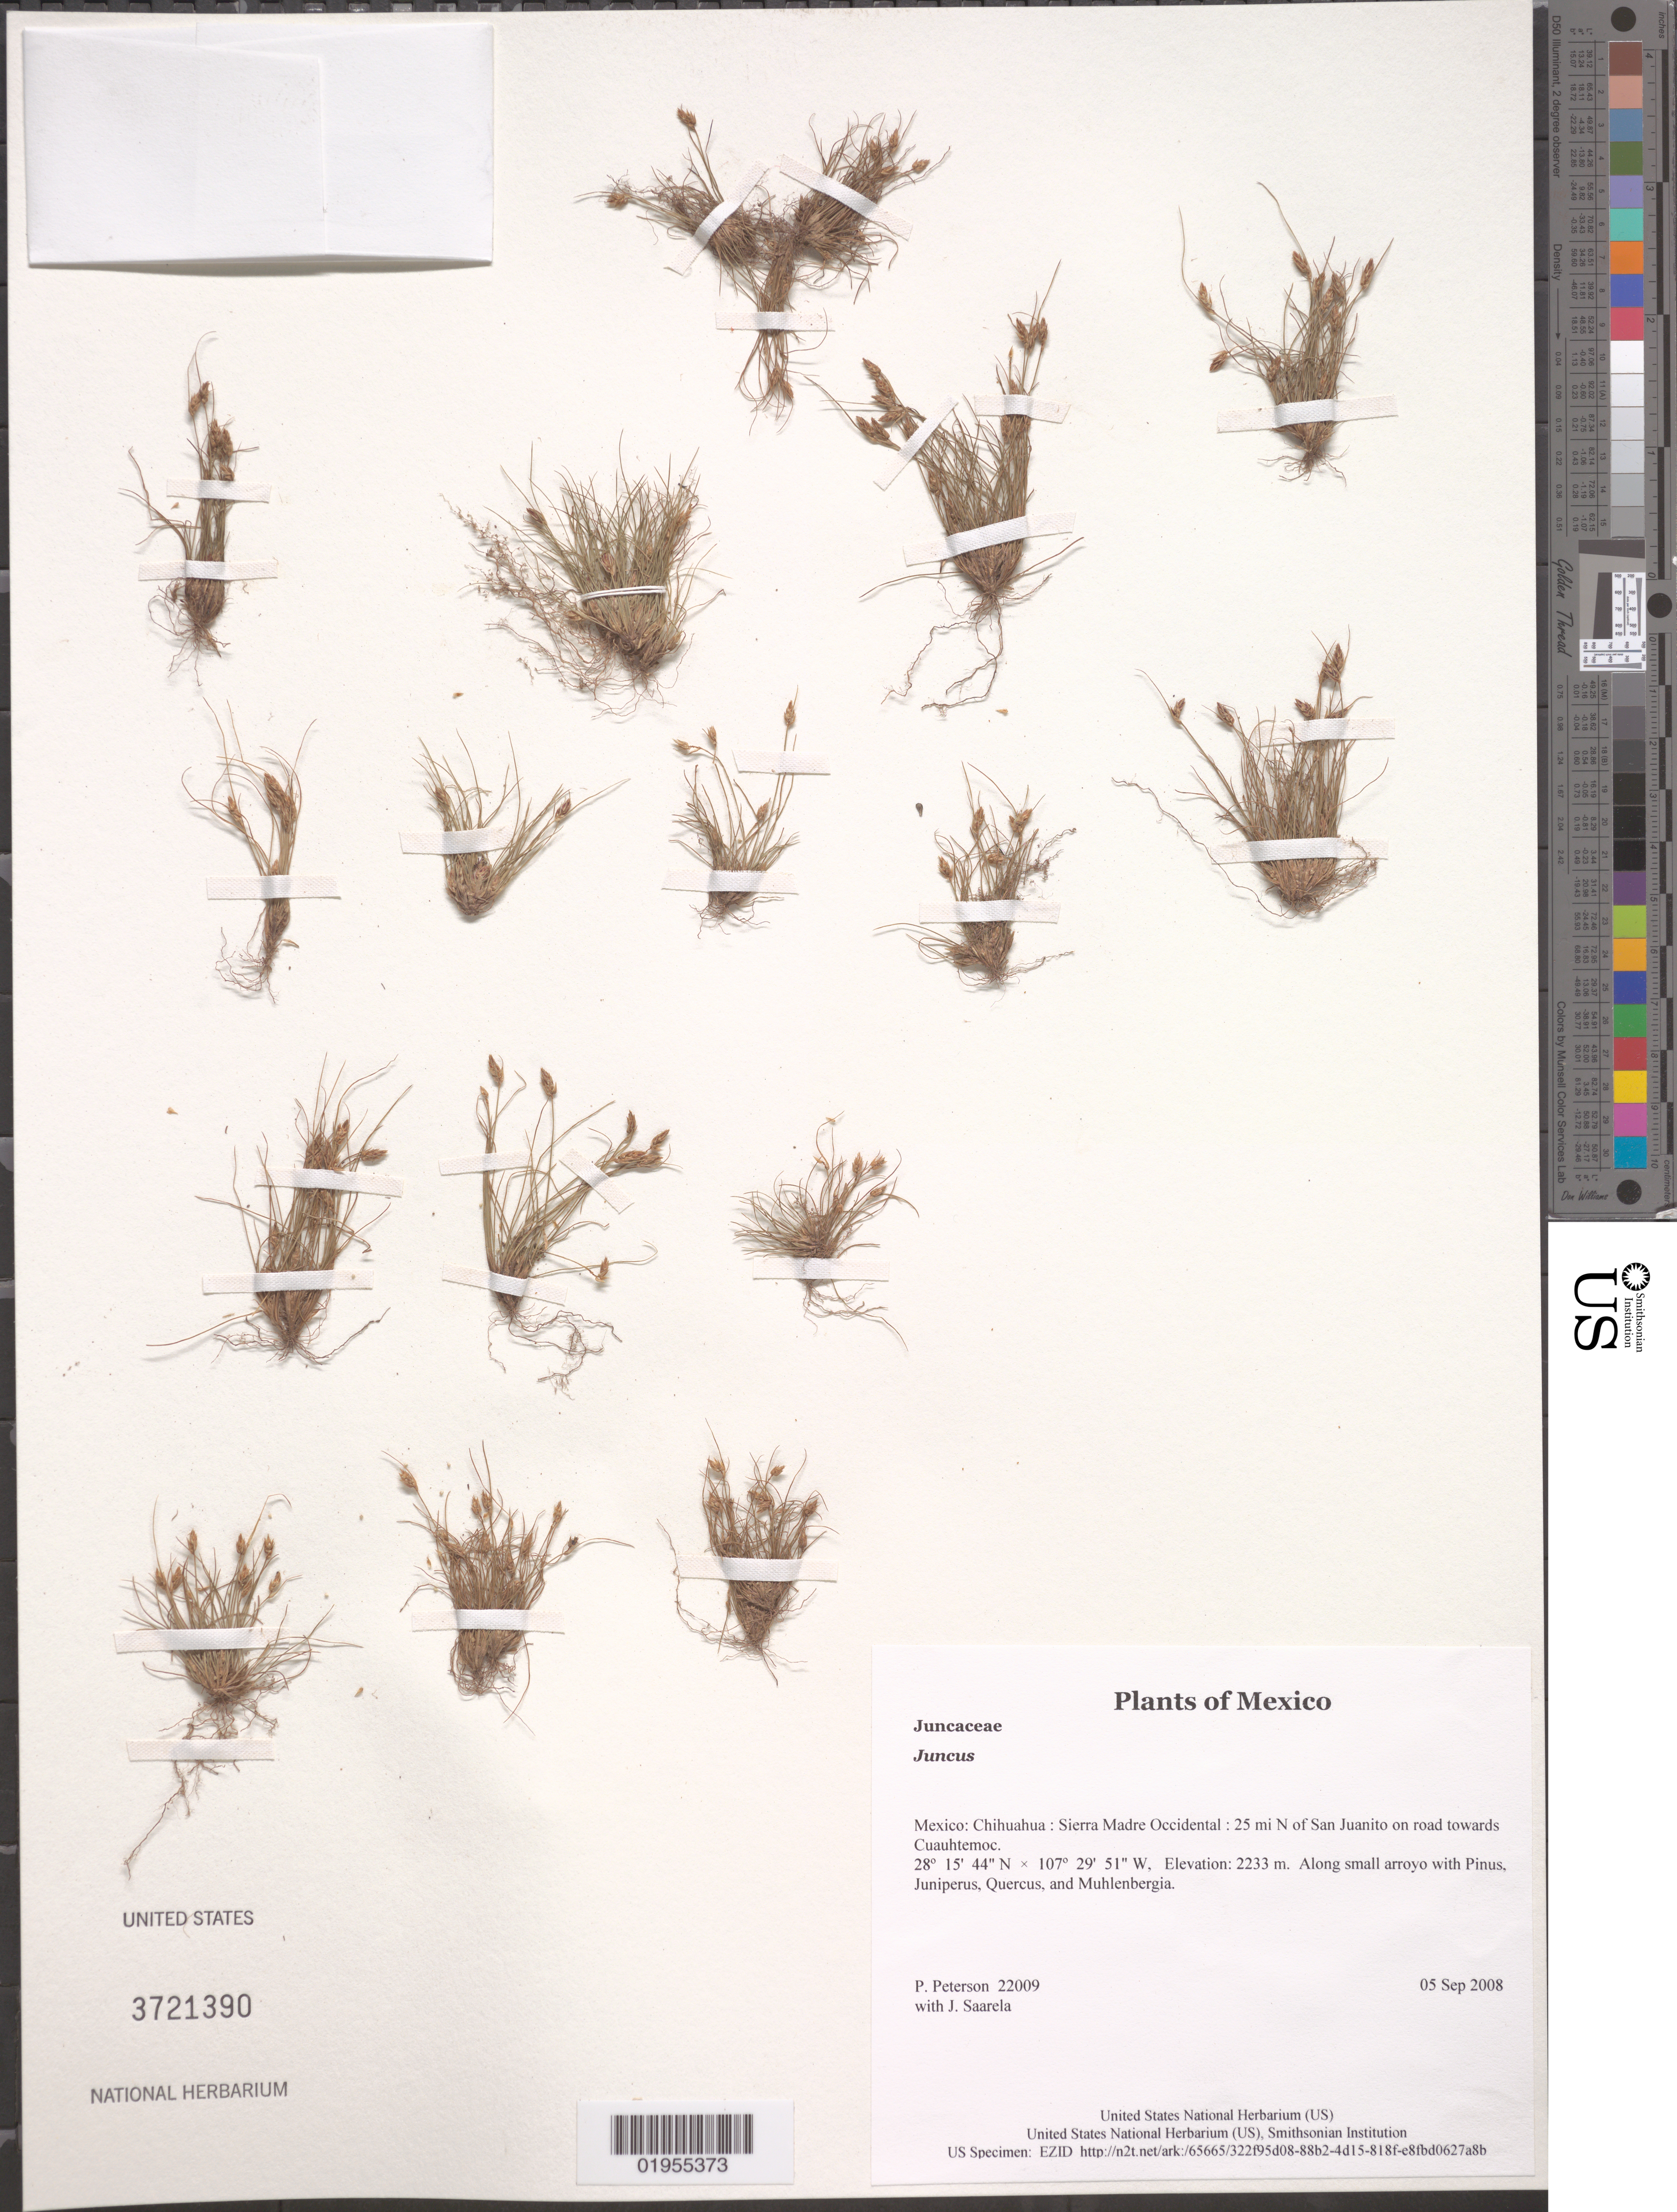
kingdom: Plantae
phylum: Tracheophyta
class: Liliopsida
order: Poales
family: Juncaceae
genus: Juncus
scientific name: Juncus sp.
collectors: P. M. Peterson & J. Saarela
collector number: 22009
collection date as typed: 05 Sep 2008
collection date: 2008-09-05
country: Mexico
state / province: Chihuahua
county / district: Sierra Madre Occidental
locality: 25 mi N of San Juanito on road towards Cuauhtemoc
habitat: Along small arroyo with Pinus, Juniperus, Quercus, and Muhlenbergia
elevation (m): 2233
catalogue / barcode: US 3721390